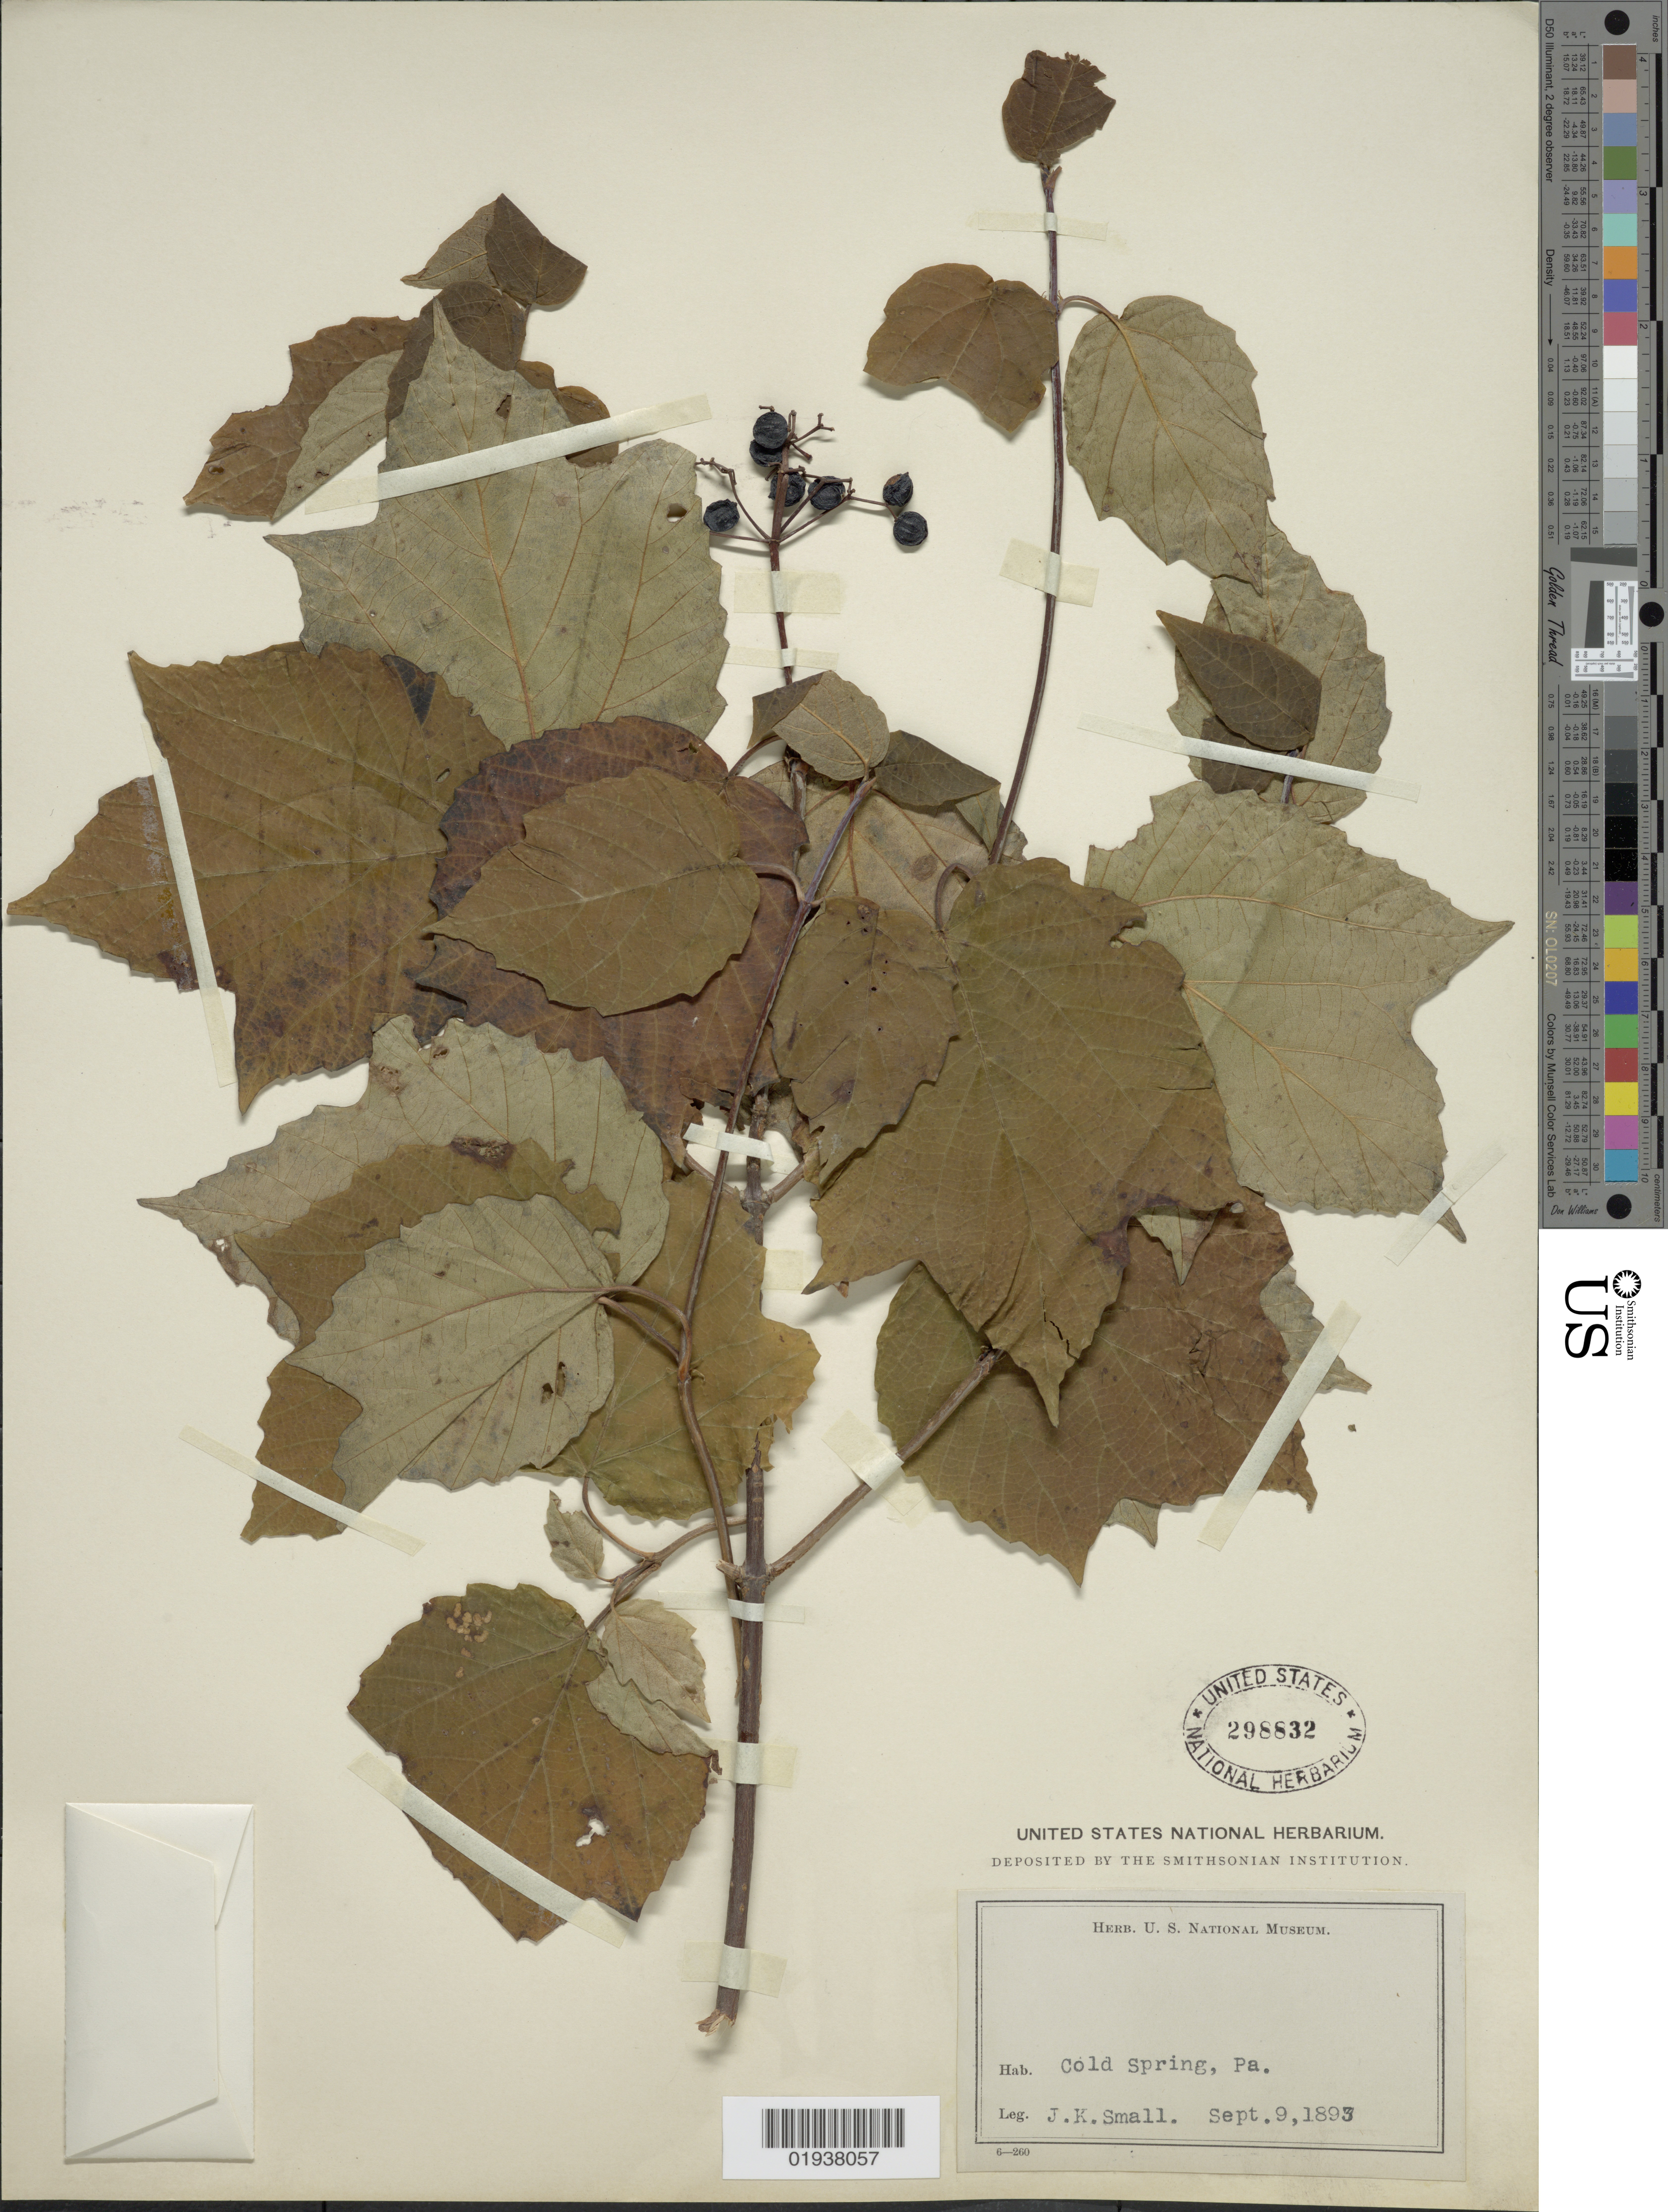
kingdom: Plantae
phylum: Tracheophyta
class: Magnoliopsida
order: Dipsacales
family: Viburnaceae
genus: Viburnum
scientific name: Viburnum acerifolium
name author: L.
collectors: J. K. Small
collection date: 1893-09-09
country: United States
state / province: Pennsylvania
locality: Cold Spring.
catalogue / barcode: US 298832